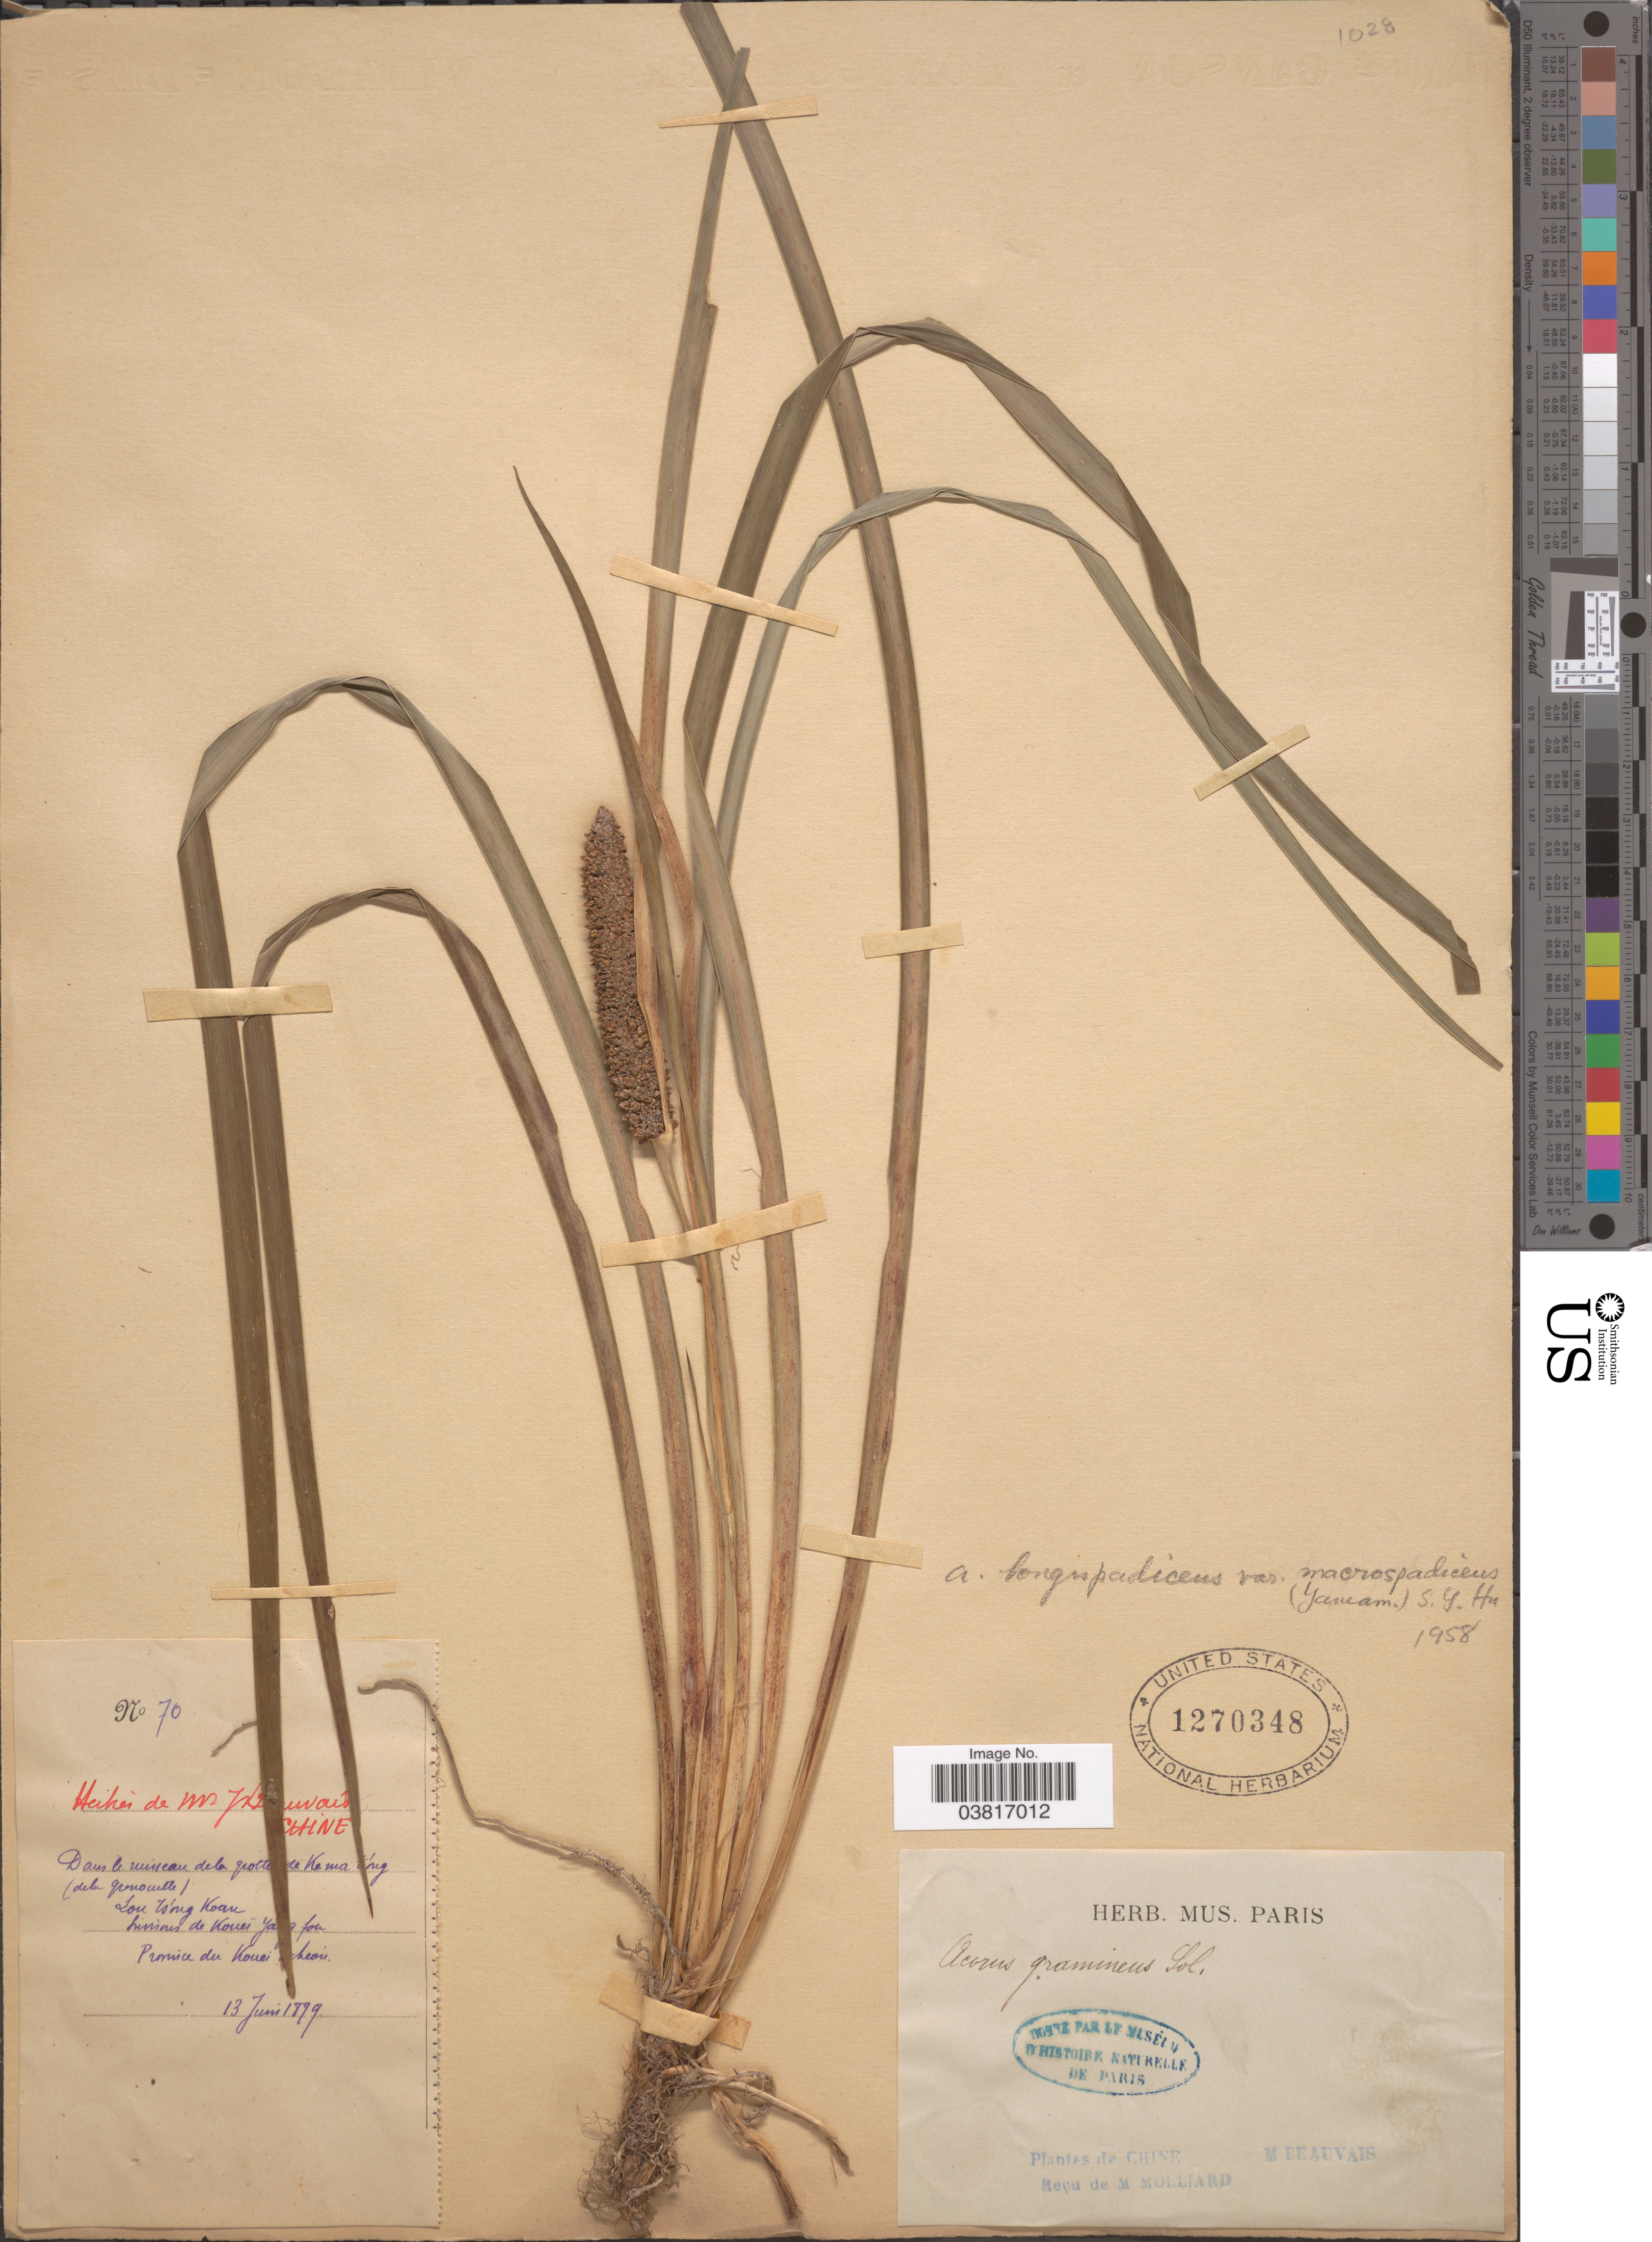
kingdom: Plantae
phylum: Tracheophyta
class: Liliopsida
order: Acorales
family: Acoraceae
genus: Acorus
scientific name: Acorus gramineus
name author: Sol. ex Aiton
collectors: M. Beauvais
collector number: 70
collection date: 1899-06-13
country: China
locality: Dans le ruisseau dela grott[illegible text]de Kema [illegible text]ug (dela grenouille). Lou ts'ong Koan. Lurines de Kowei Ya[illegible text] fon. Province der Komei [illegible text]heon.[interpreted]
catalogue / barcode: US 1270348